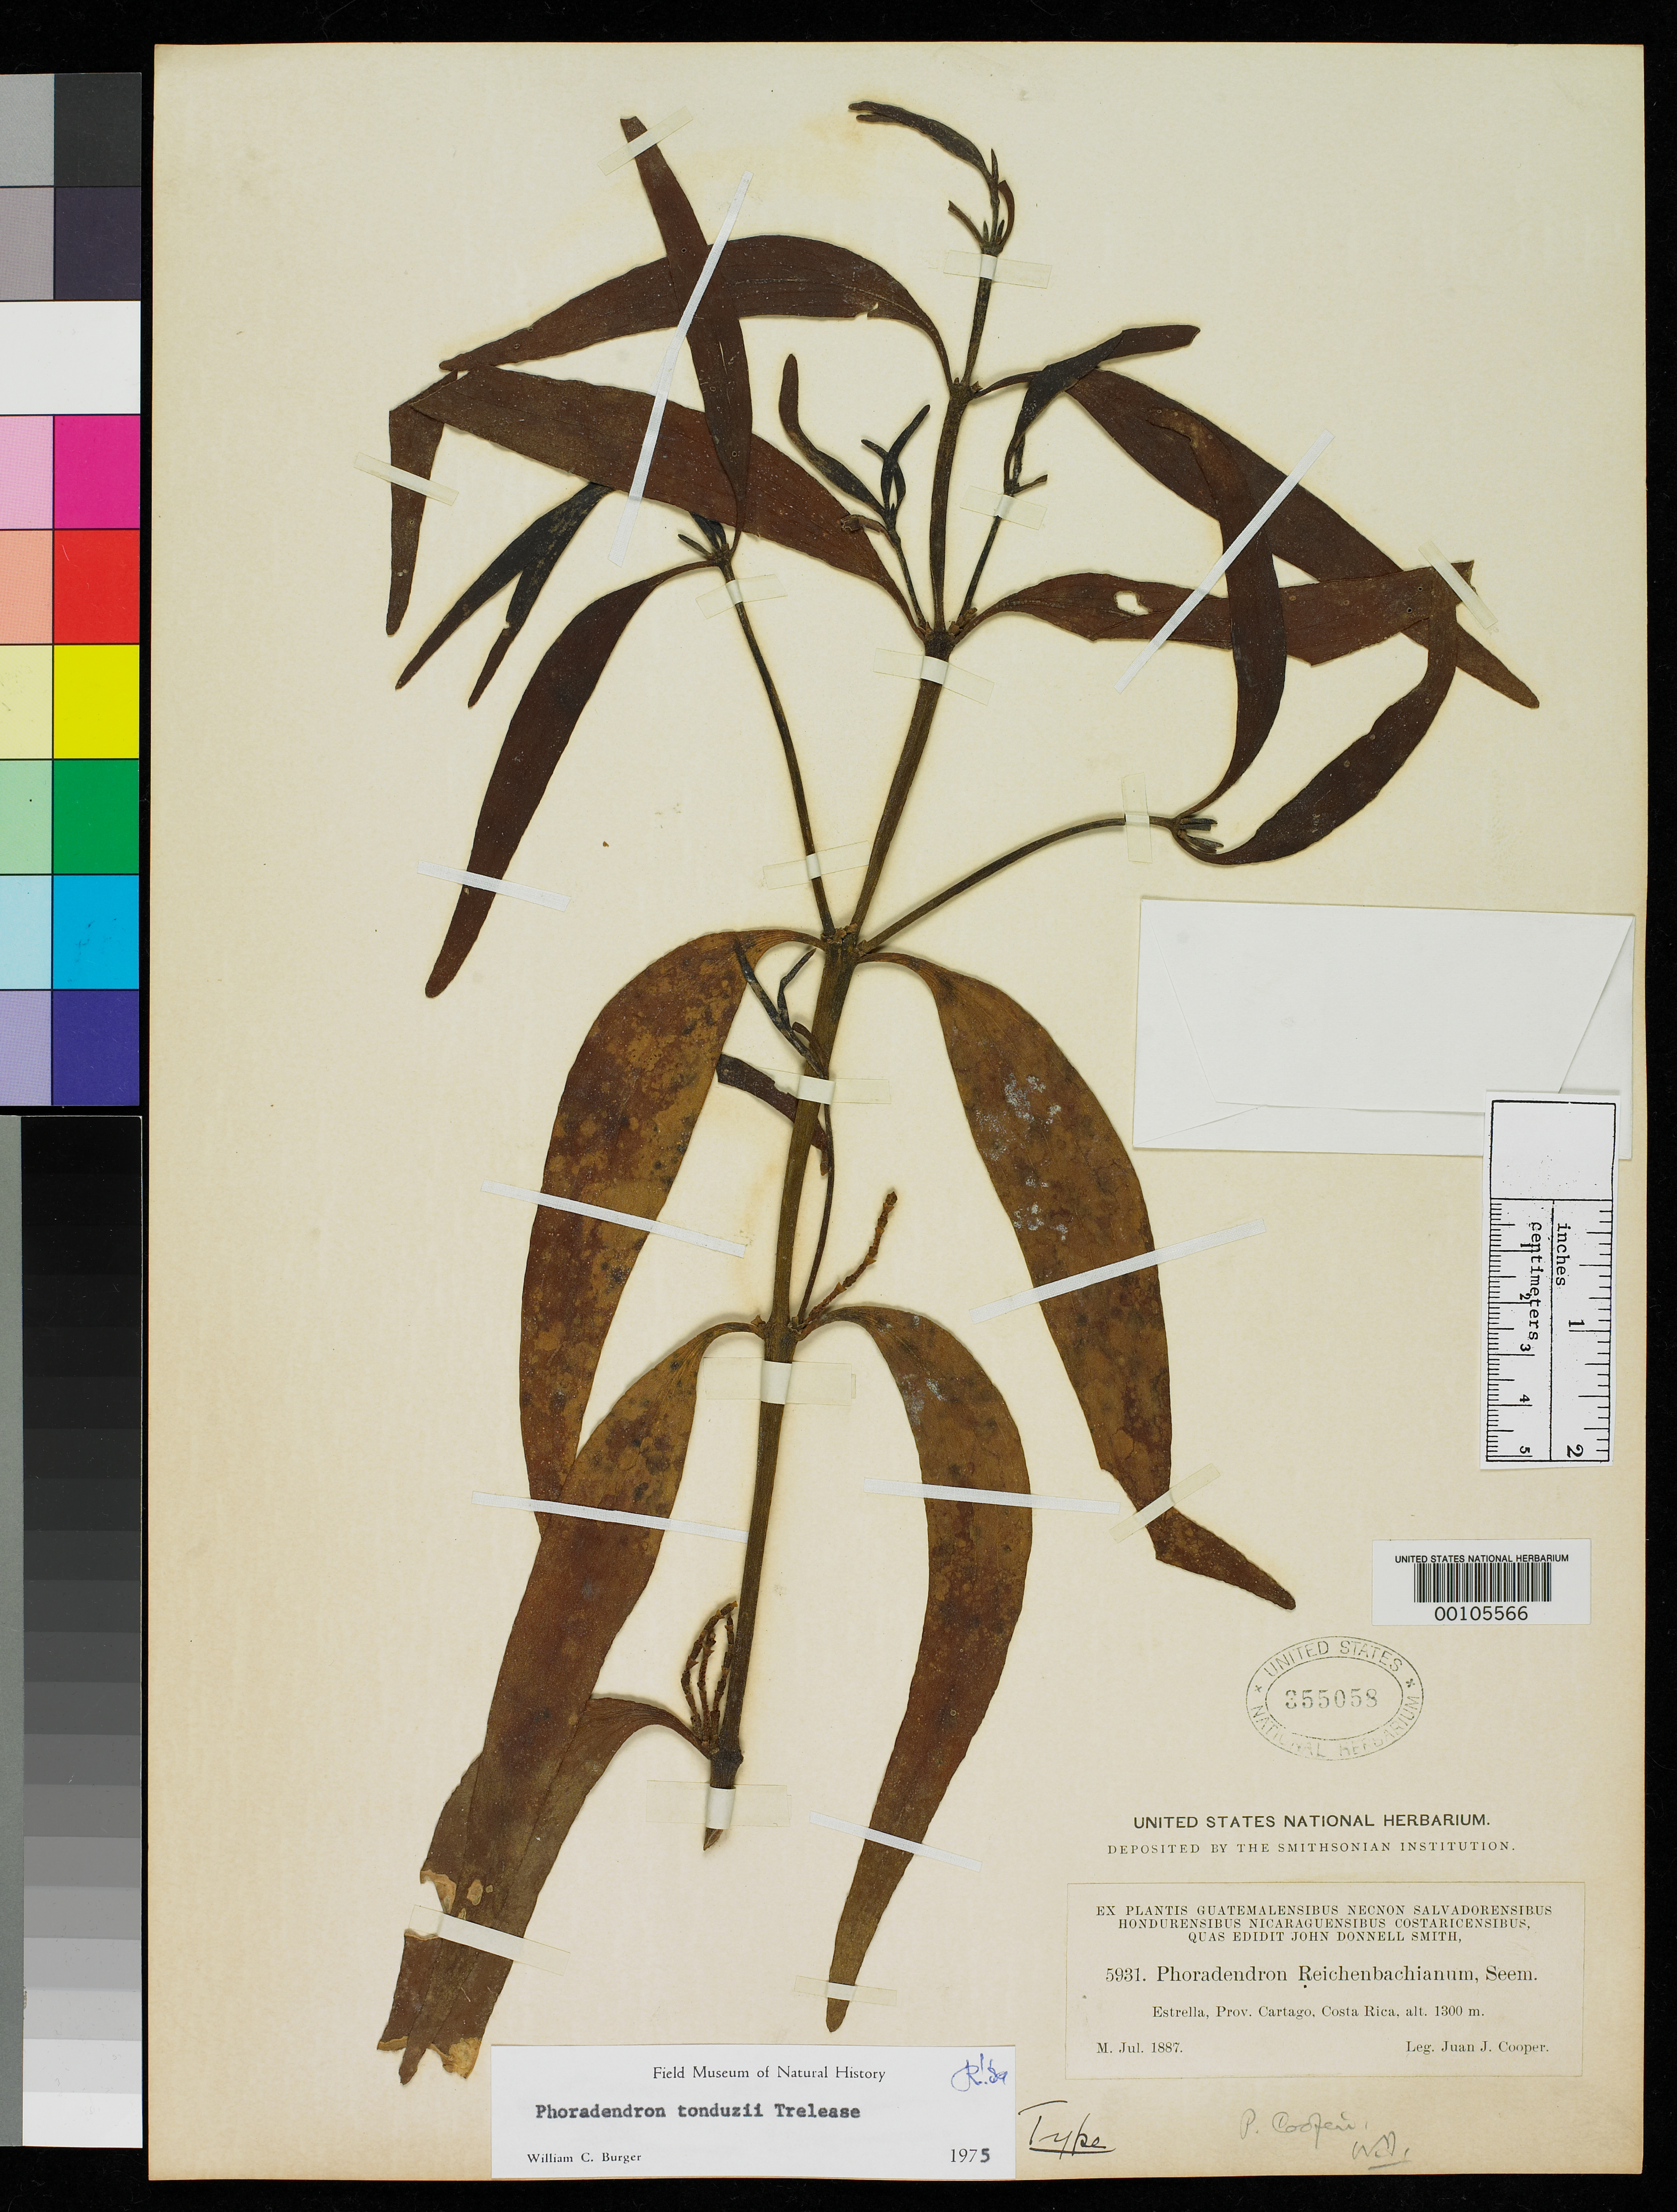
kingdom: Plantae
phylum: Tracheophyta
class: Magnoliopsida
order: Santalales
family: Viscaceae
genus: Phoradendron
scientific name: Phoradendron cooperi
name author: Trel.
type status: Isotype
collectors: J. J. Cooper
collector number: J.D.S. 5931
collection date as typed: Jul 1887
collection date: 1887-07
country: Costa Rica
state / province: Cartago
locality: Estrella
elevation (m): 1300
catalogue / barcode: US 355058